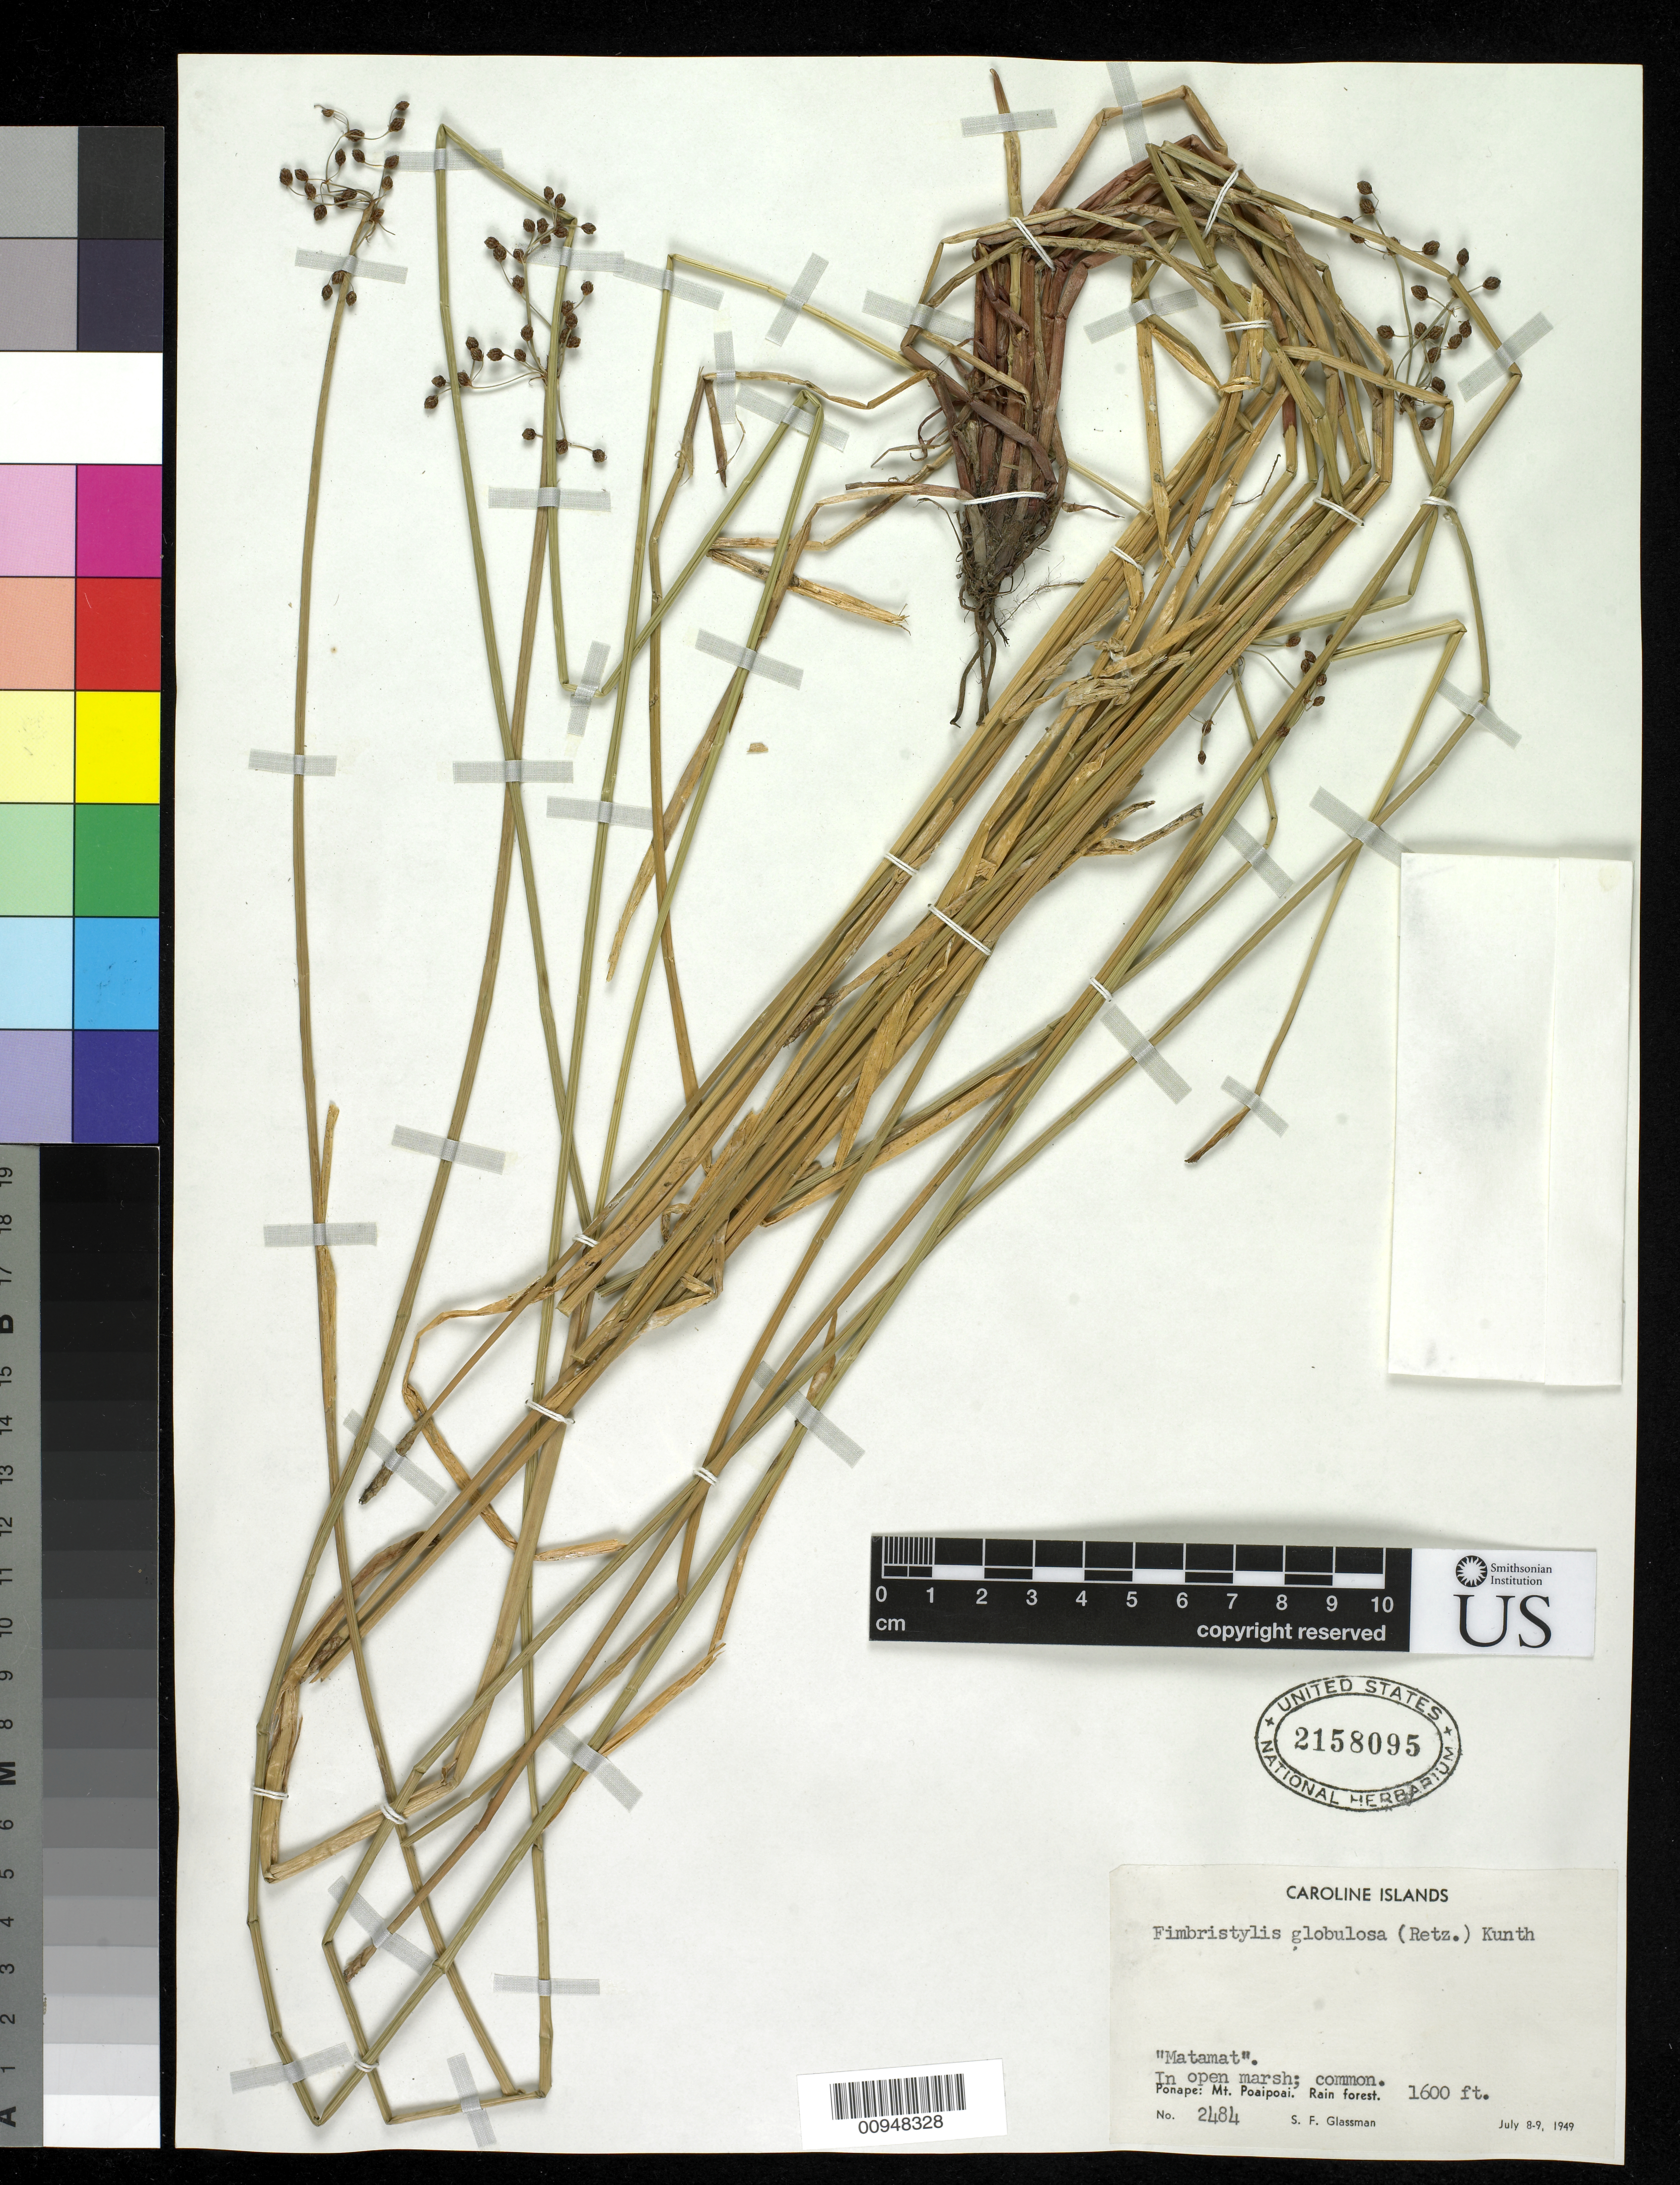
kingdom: Plantae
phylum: Tracheophyta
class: Liliopsida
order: Poales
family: Cyperaceae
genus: Fimbristylis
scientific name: Fimbristylis umbellaris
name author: (Lam.) Vahl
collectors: S. F. Glassman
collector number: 2484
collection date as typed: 08 Jul 1949 to 09 Jul 1949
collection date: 1949-07-08/1949-07-09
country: Micronesia, Federated States of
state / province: Pohnpei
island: Pohnpei [Ponape]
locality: Mt. Poaipoai.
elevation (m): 488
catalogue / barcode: US 2158095